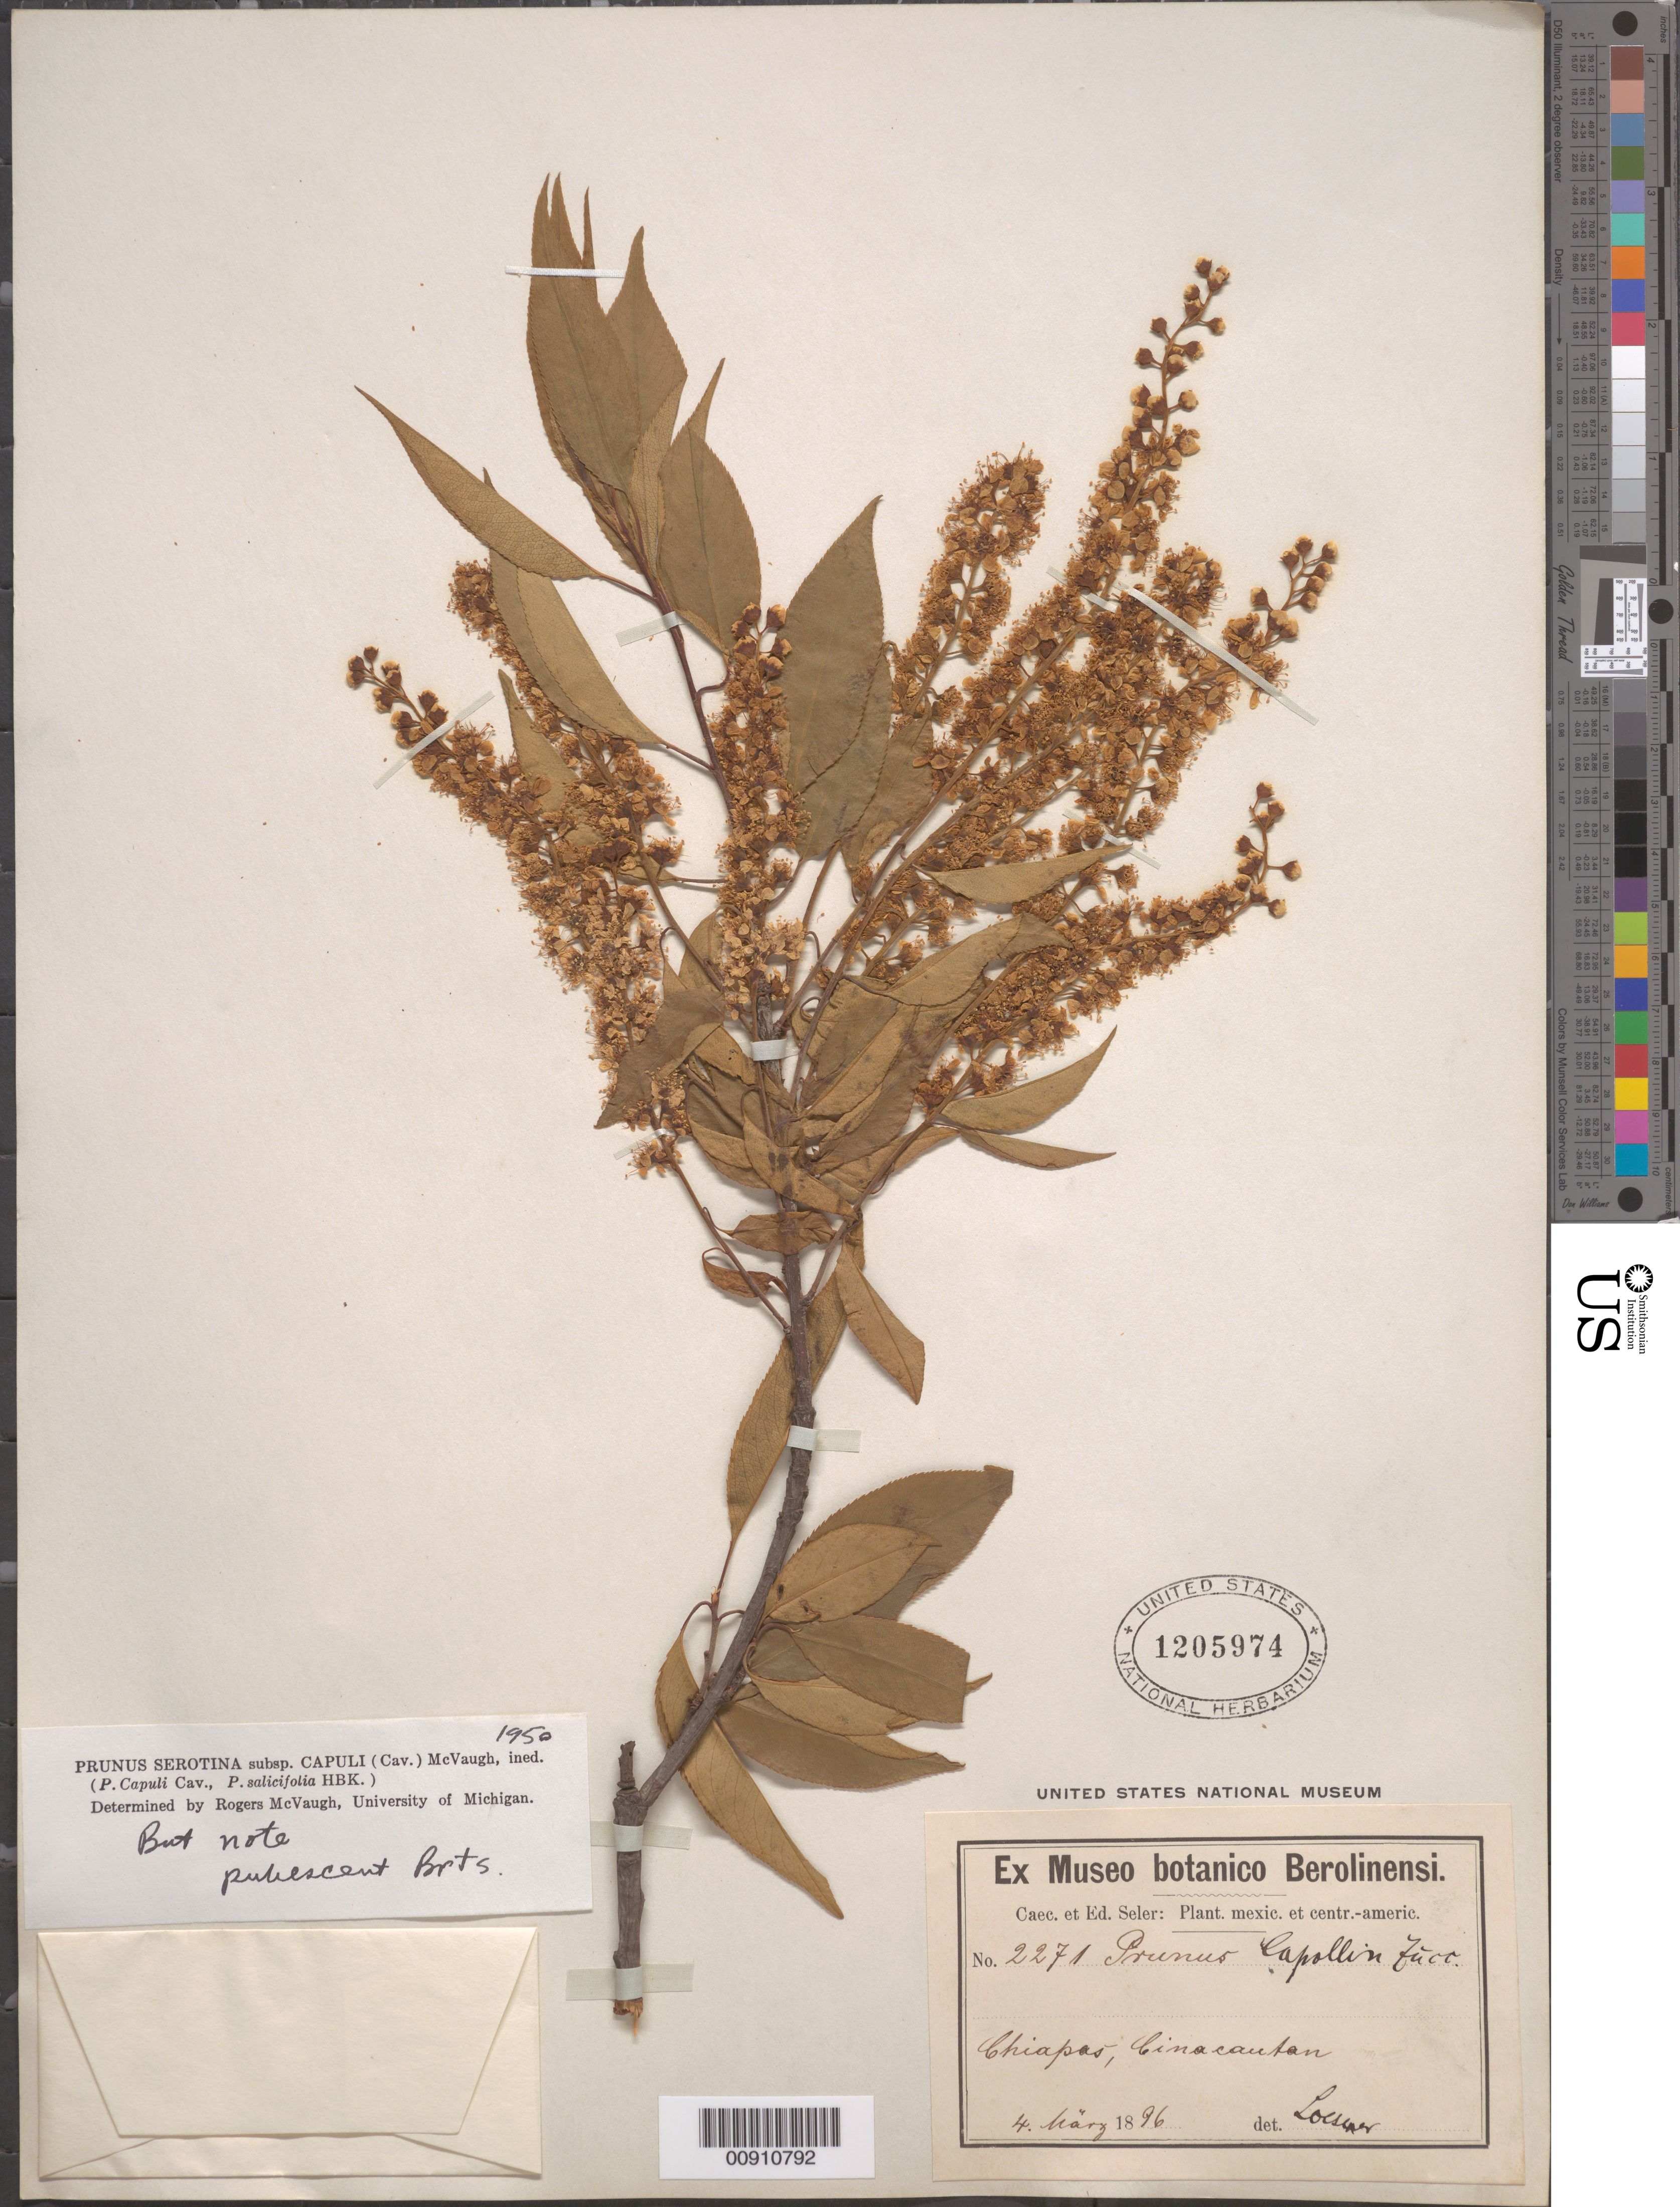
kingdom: Plantae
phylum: Tracheophyta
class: Magnoliopsida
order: Rosales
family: Rosaceae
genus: Prunus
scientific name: Prunus serotina var. salicifolia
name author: (Kunth) Koehne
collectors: C. Seler & E. G. Seler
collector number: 2271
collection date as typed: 04 Mar 1896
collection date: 1896-03-04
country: Mexico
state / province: Chiapas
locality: Chiapas, Cinacantan [sic].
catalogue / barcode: US 1205974